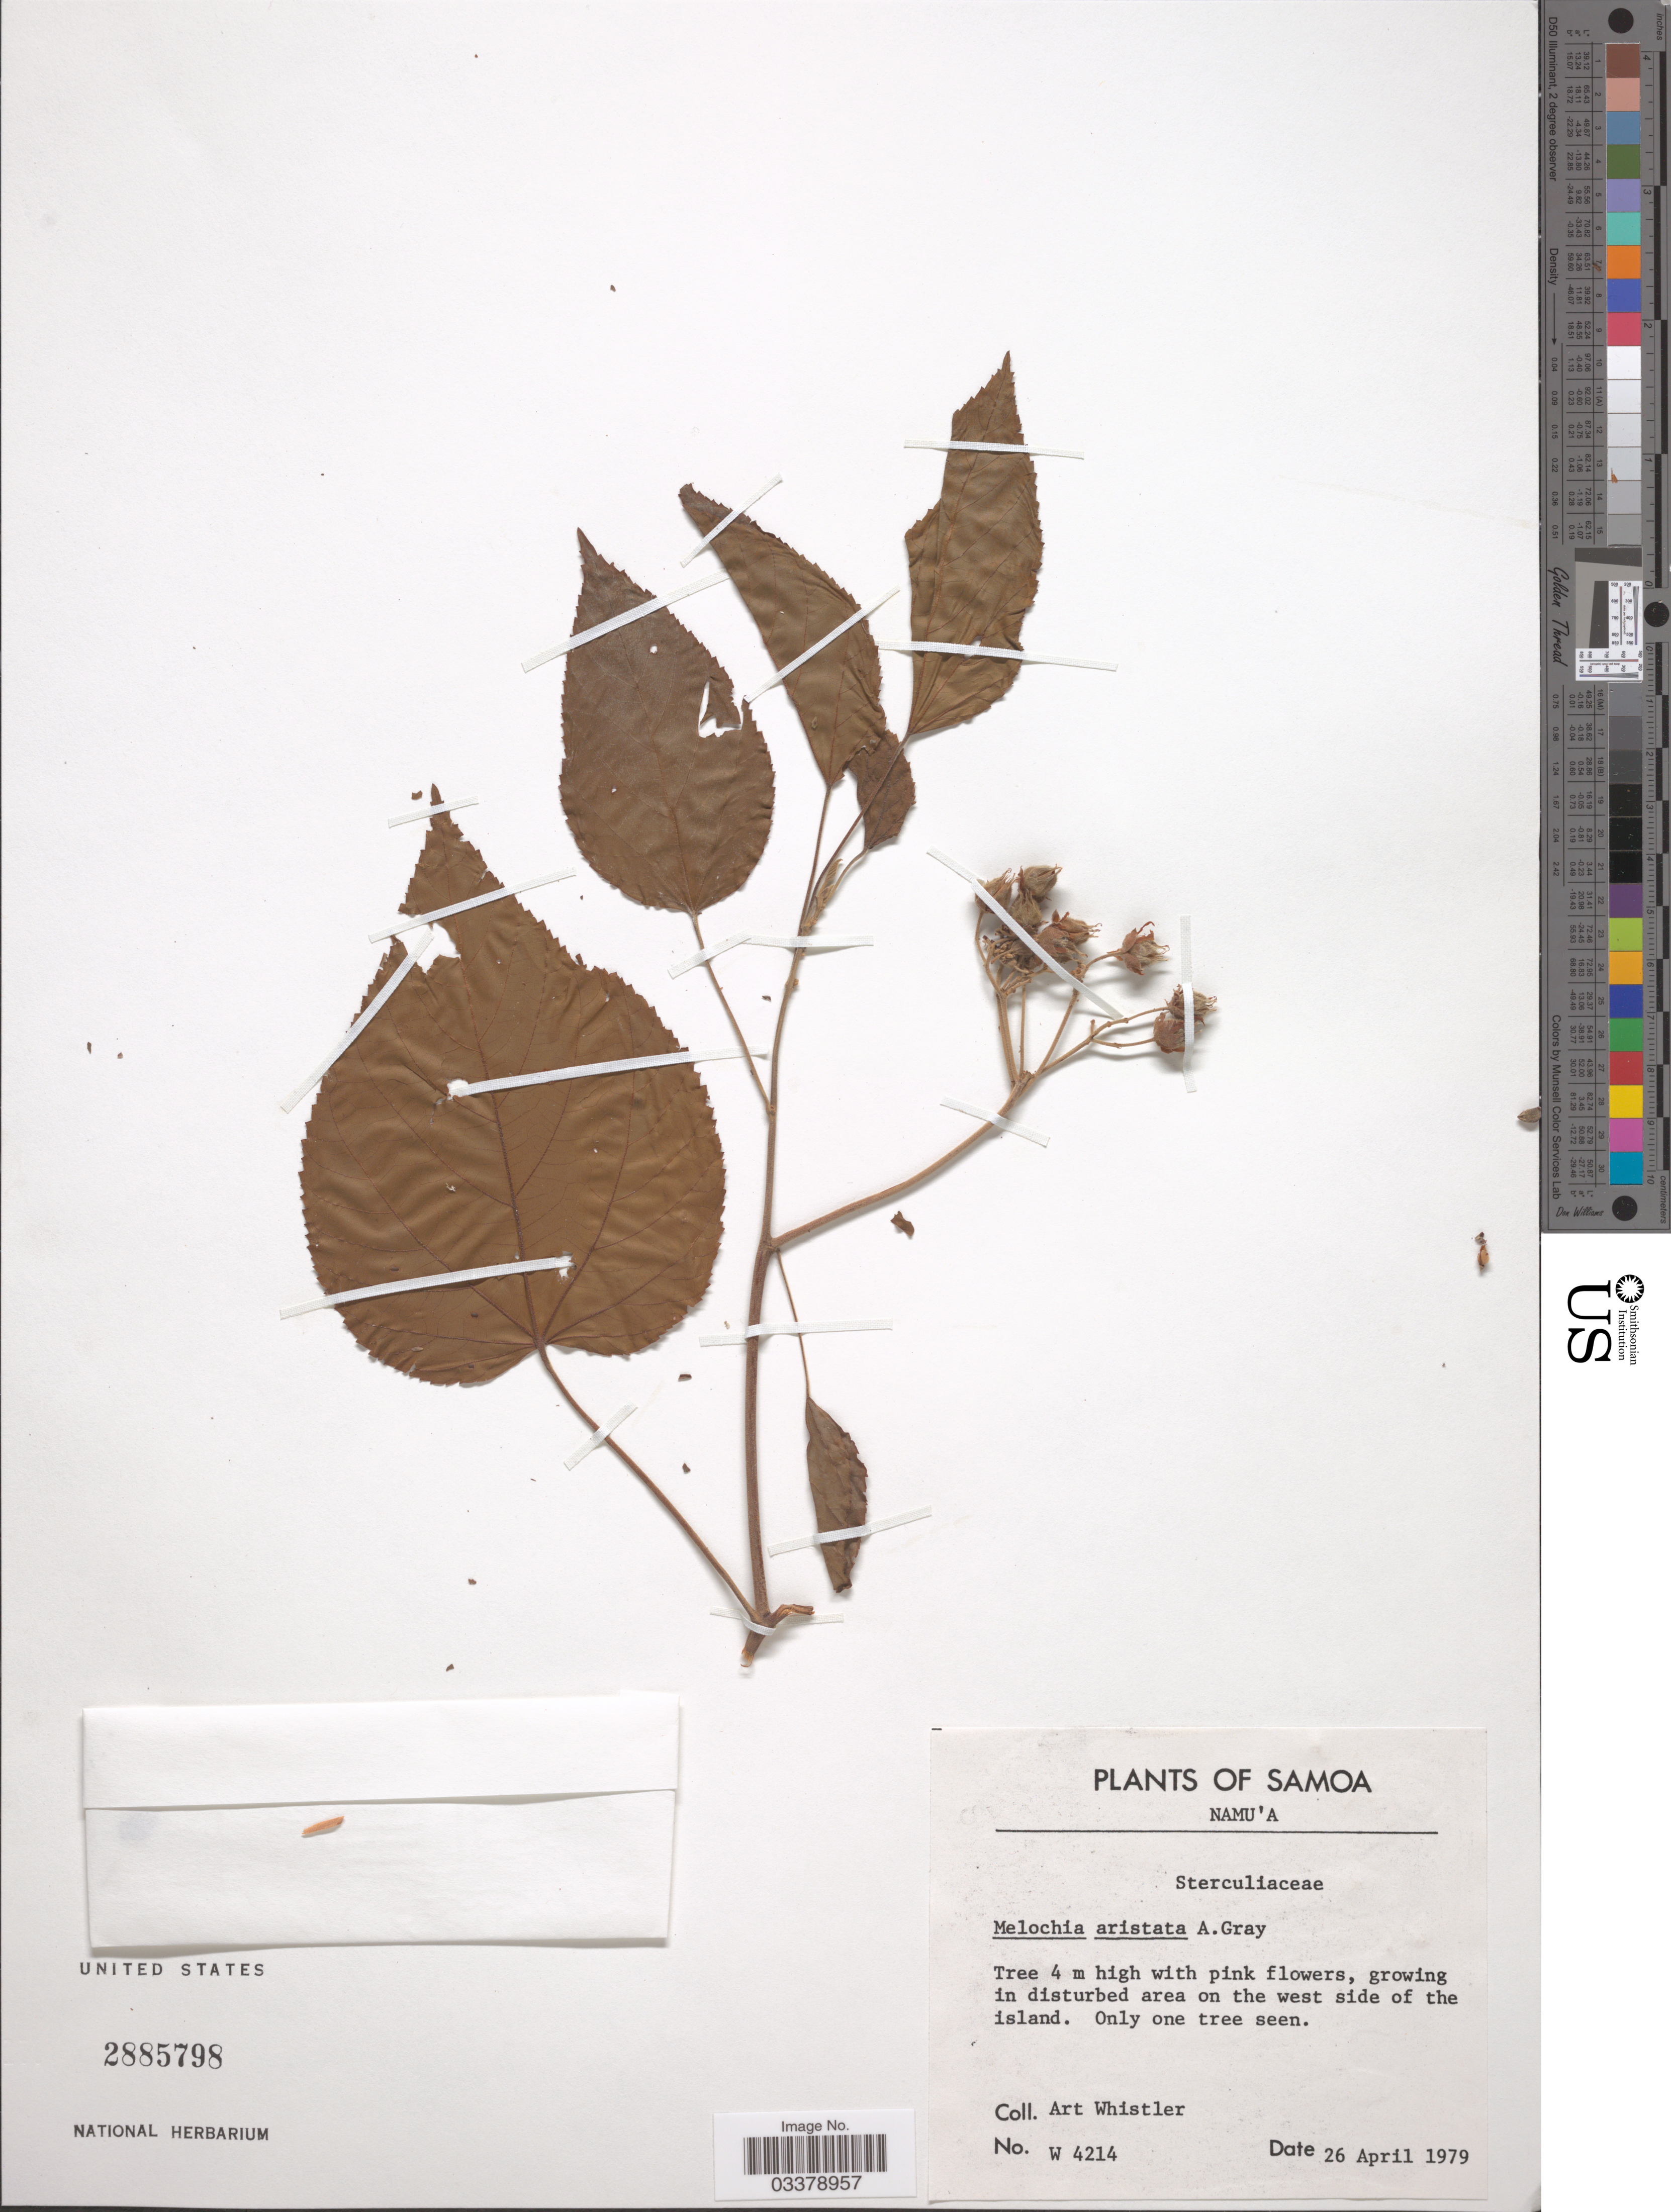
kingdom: Plantae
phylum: Tracheophyta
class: Magnoliopsida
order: Malvales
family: Malvaceae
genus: Melochia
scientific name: Melochia aristata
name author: A. Gray in Wilkes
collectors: A. Whistler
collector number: W 4214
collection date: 1979-04-26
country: Samoa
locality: Samoa, Namu'a, growing in disturbed area on the west side of the island.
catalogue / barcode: US 2885798